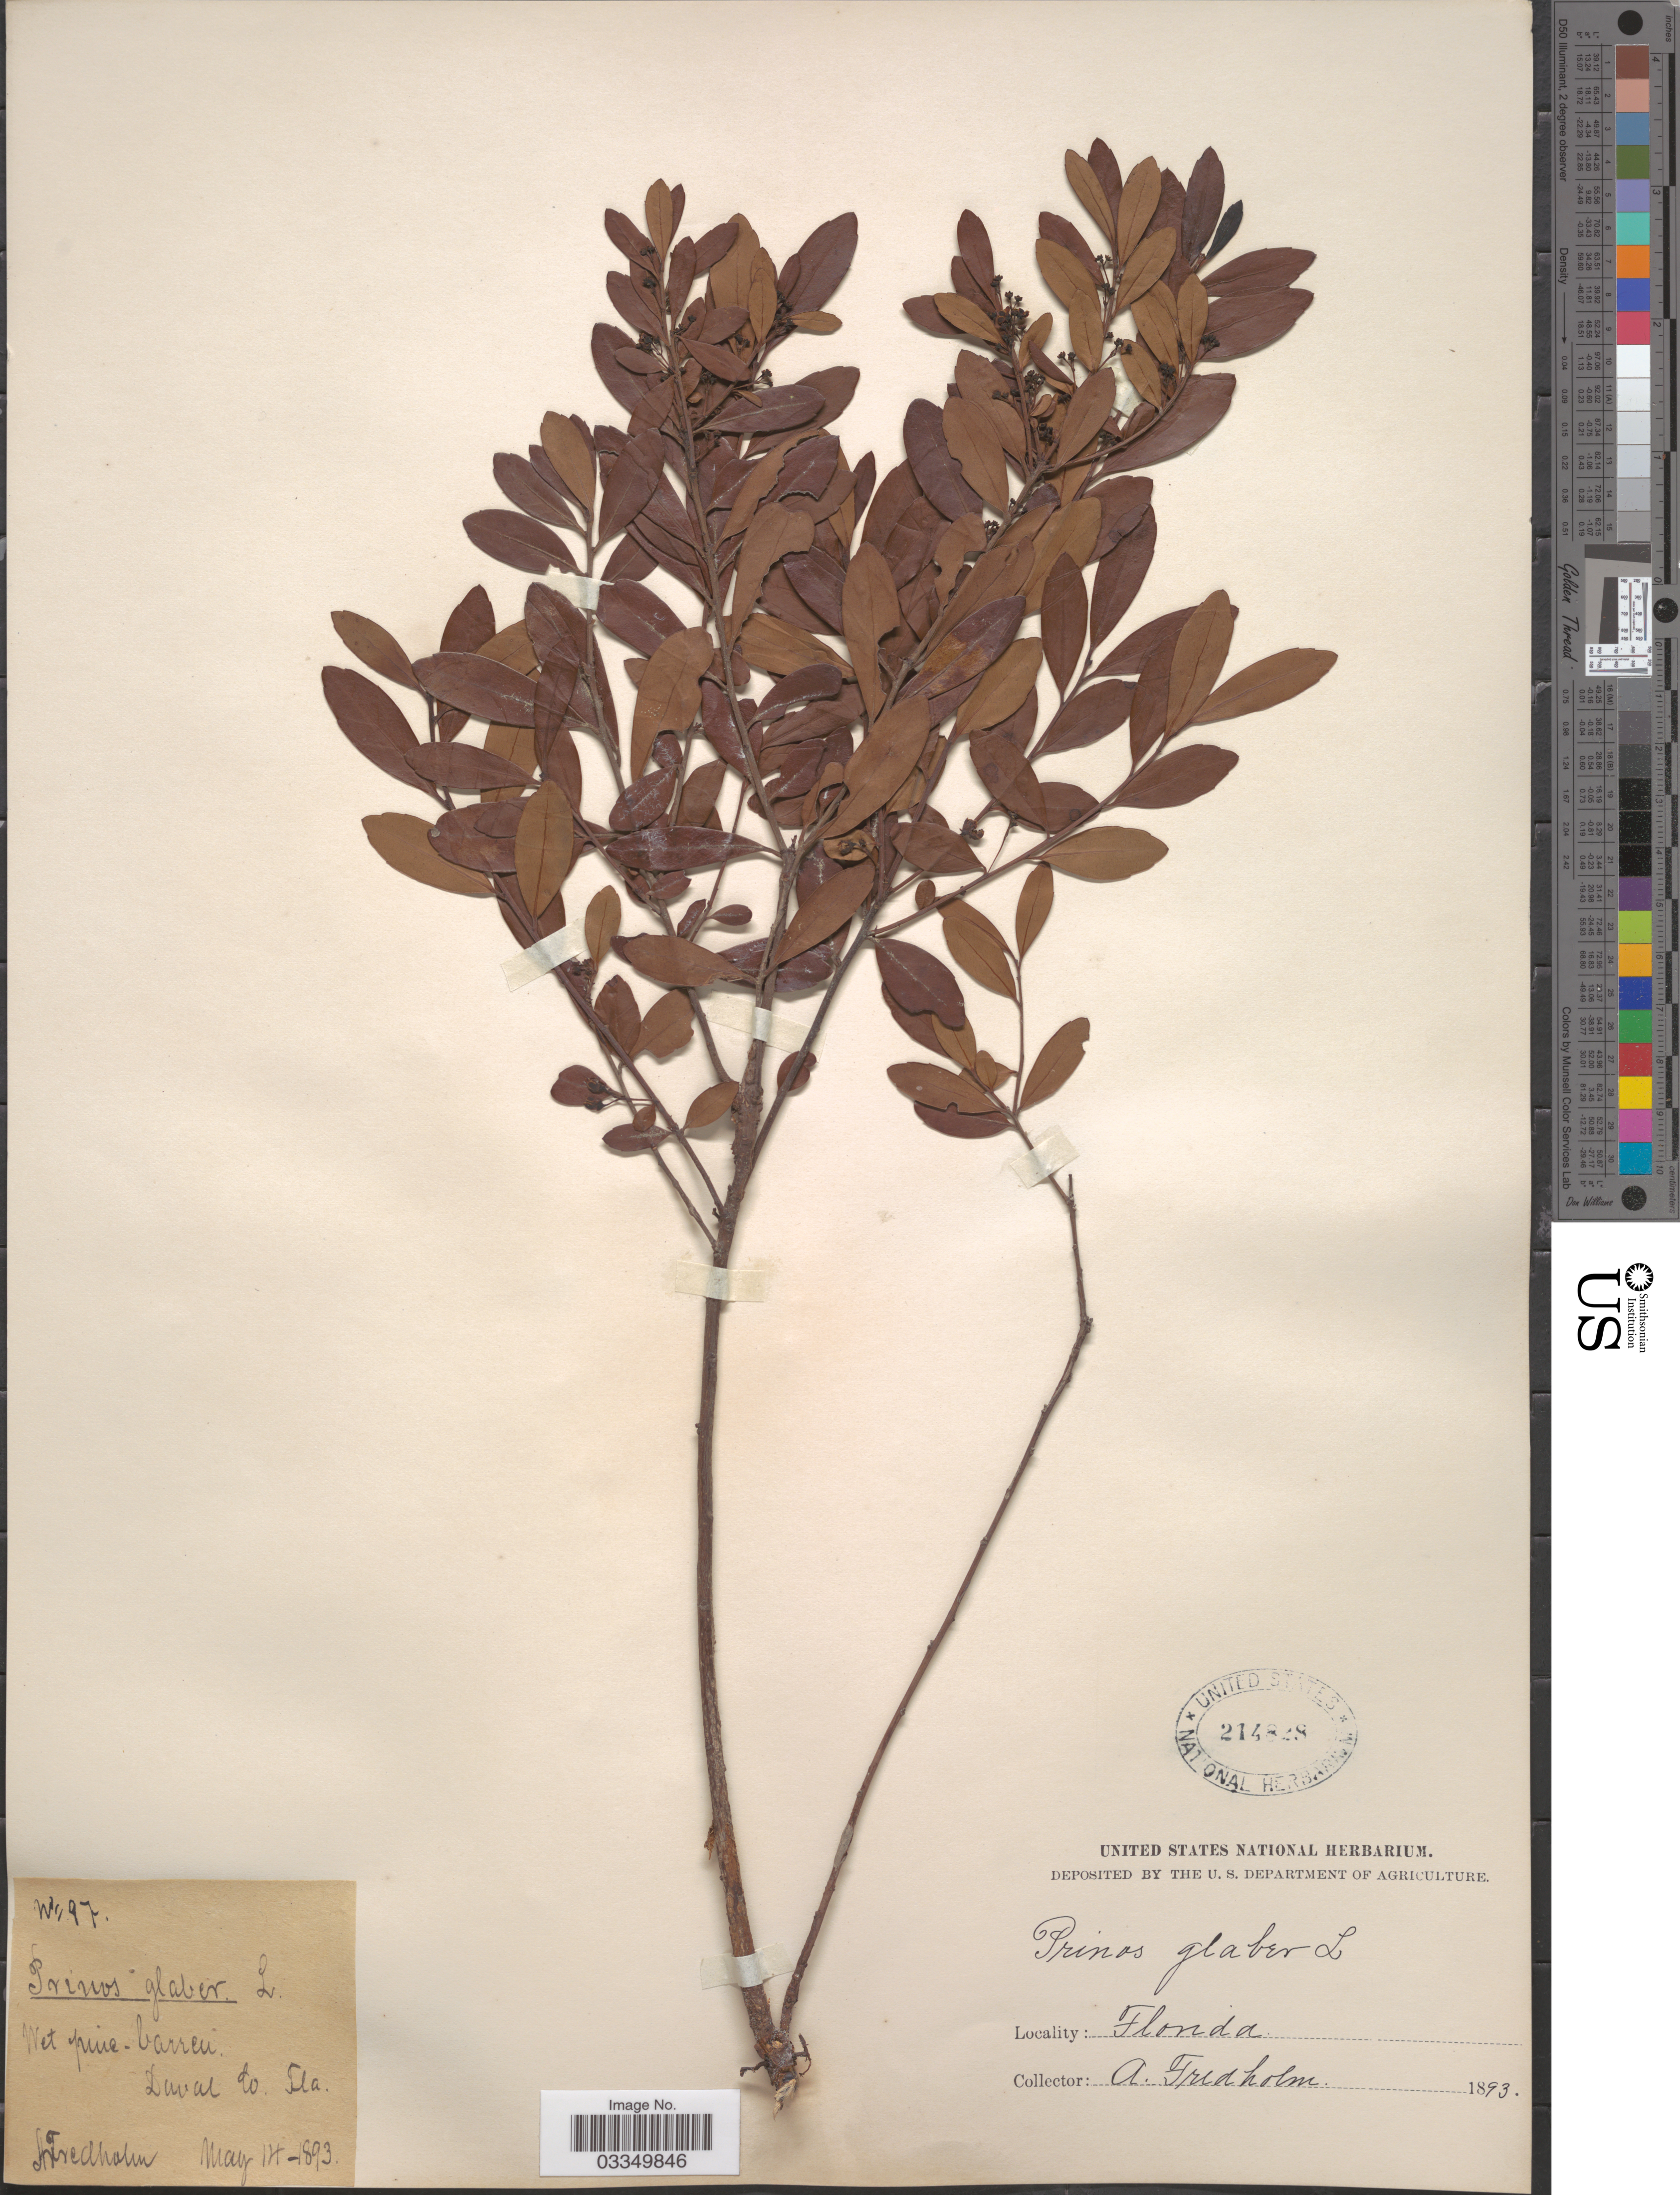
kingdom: Plantae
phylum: Tracheophyta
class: Magnoliopsida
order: Aquifoliales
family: Aquifoliaceae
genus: Ilex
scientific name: Ilex glabra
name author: (L.) A. Gray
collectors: A. Fredholm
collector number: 97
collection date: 1893-05-14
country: United States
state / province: Florida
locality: Duval Co.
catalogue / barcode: US 214828